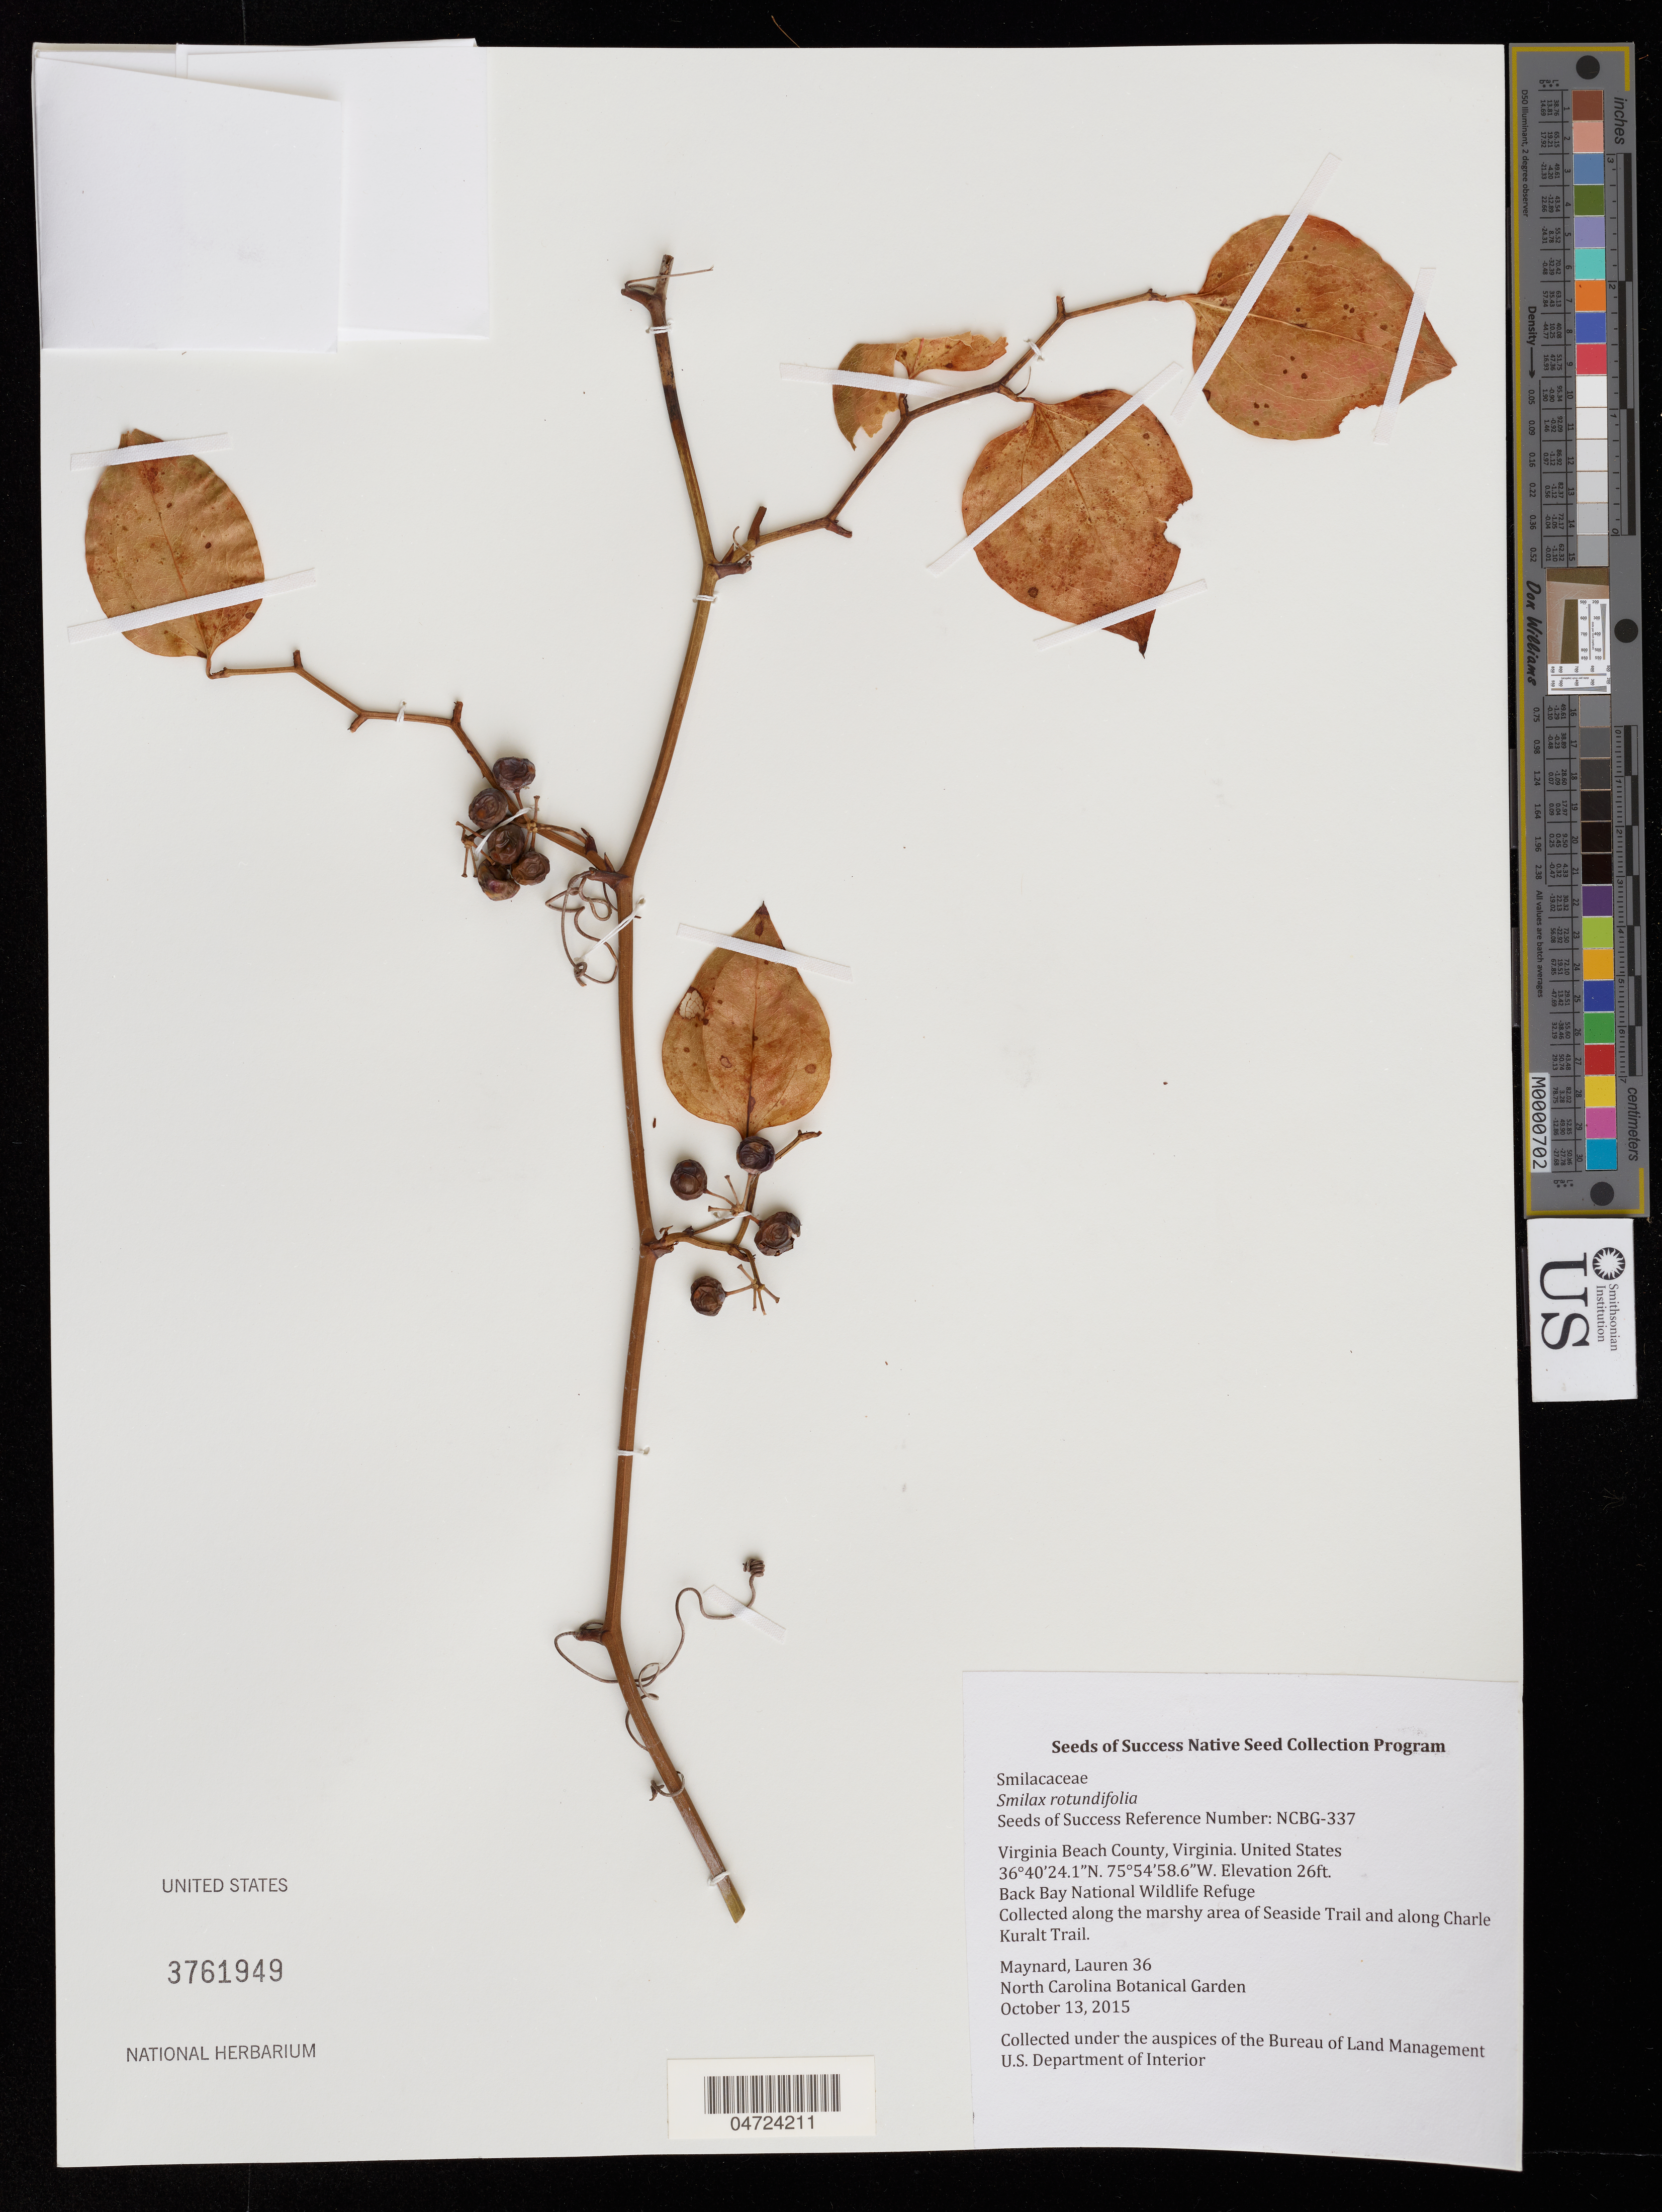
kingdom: Plantae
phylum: Tracheophyta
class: Liliopsida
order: Liliales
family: Smilacaceae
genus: Smilax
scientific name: Smilax rotundifolia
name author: L.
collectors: L. Maynard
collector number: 36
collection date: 2015-10-13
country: United States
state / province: Virginia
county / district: City of Virginia Beach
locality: Virginia Beach County. Back Bay National Wildlife Refuge. Collected along the marshy area of Seaside Trail and along Charle Kuralt Trail.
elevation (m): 8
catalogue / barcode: US 3761949